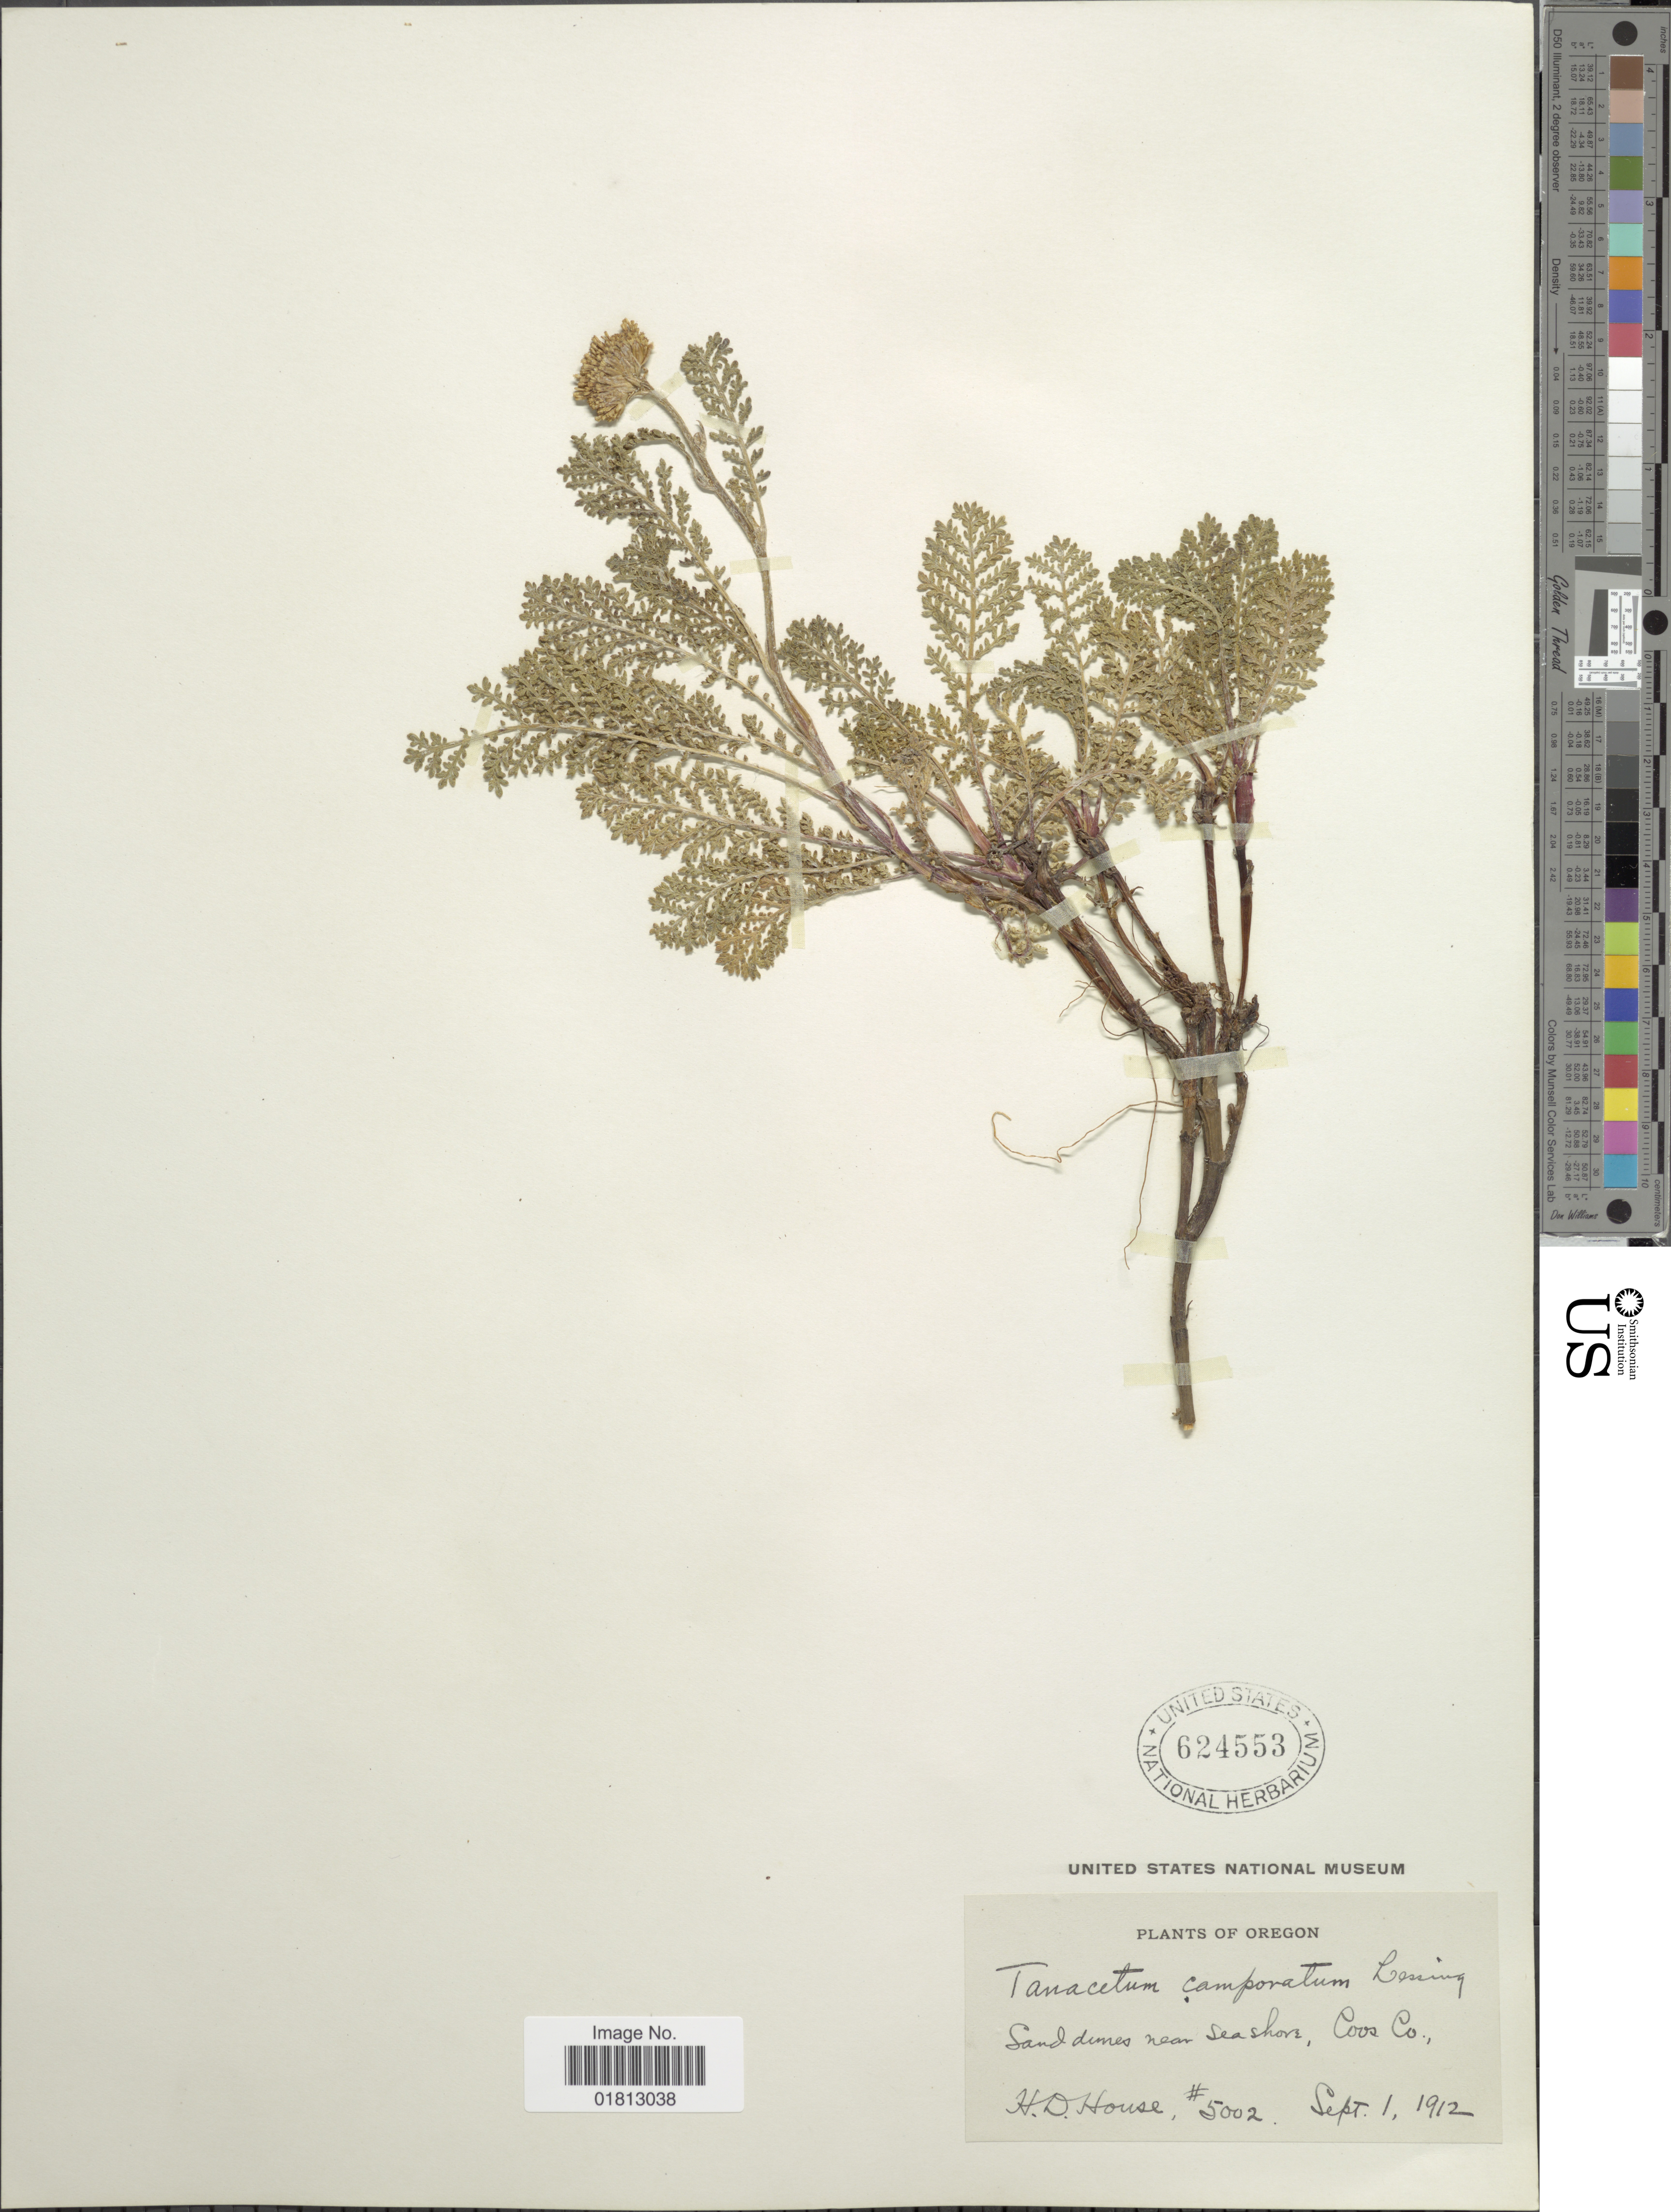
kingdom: Plantae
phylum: Tracheophyta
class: Magnoliopsida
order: Asterales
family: Asteraceae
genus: Tanacetum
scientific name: Tanacetum sp.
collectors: H. D. House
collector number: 5002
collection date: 1912-09-01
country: United States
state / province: Oregon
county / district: Coos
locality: Sand dunes near Seashore, Coos Co.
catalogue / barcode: US 624553